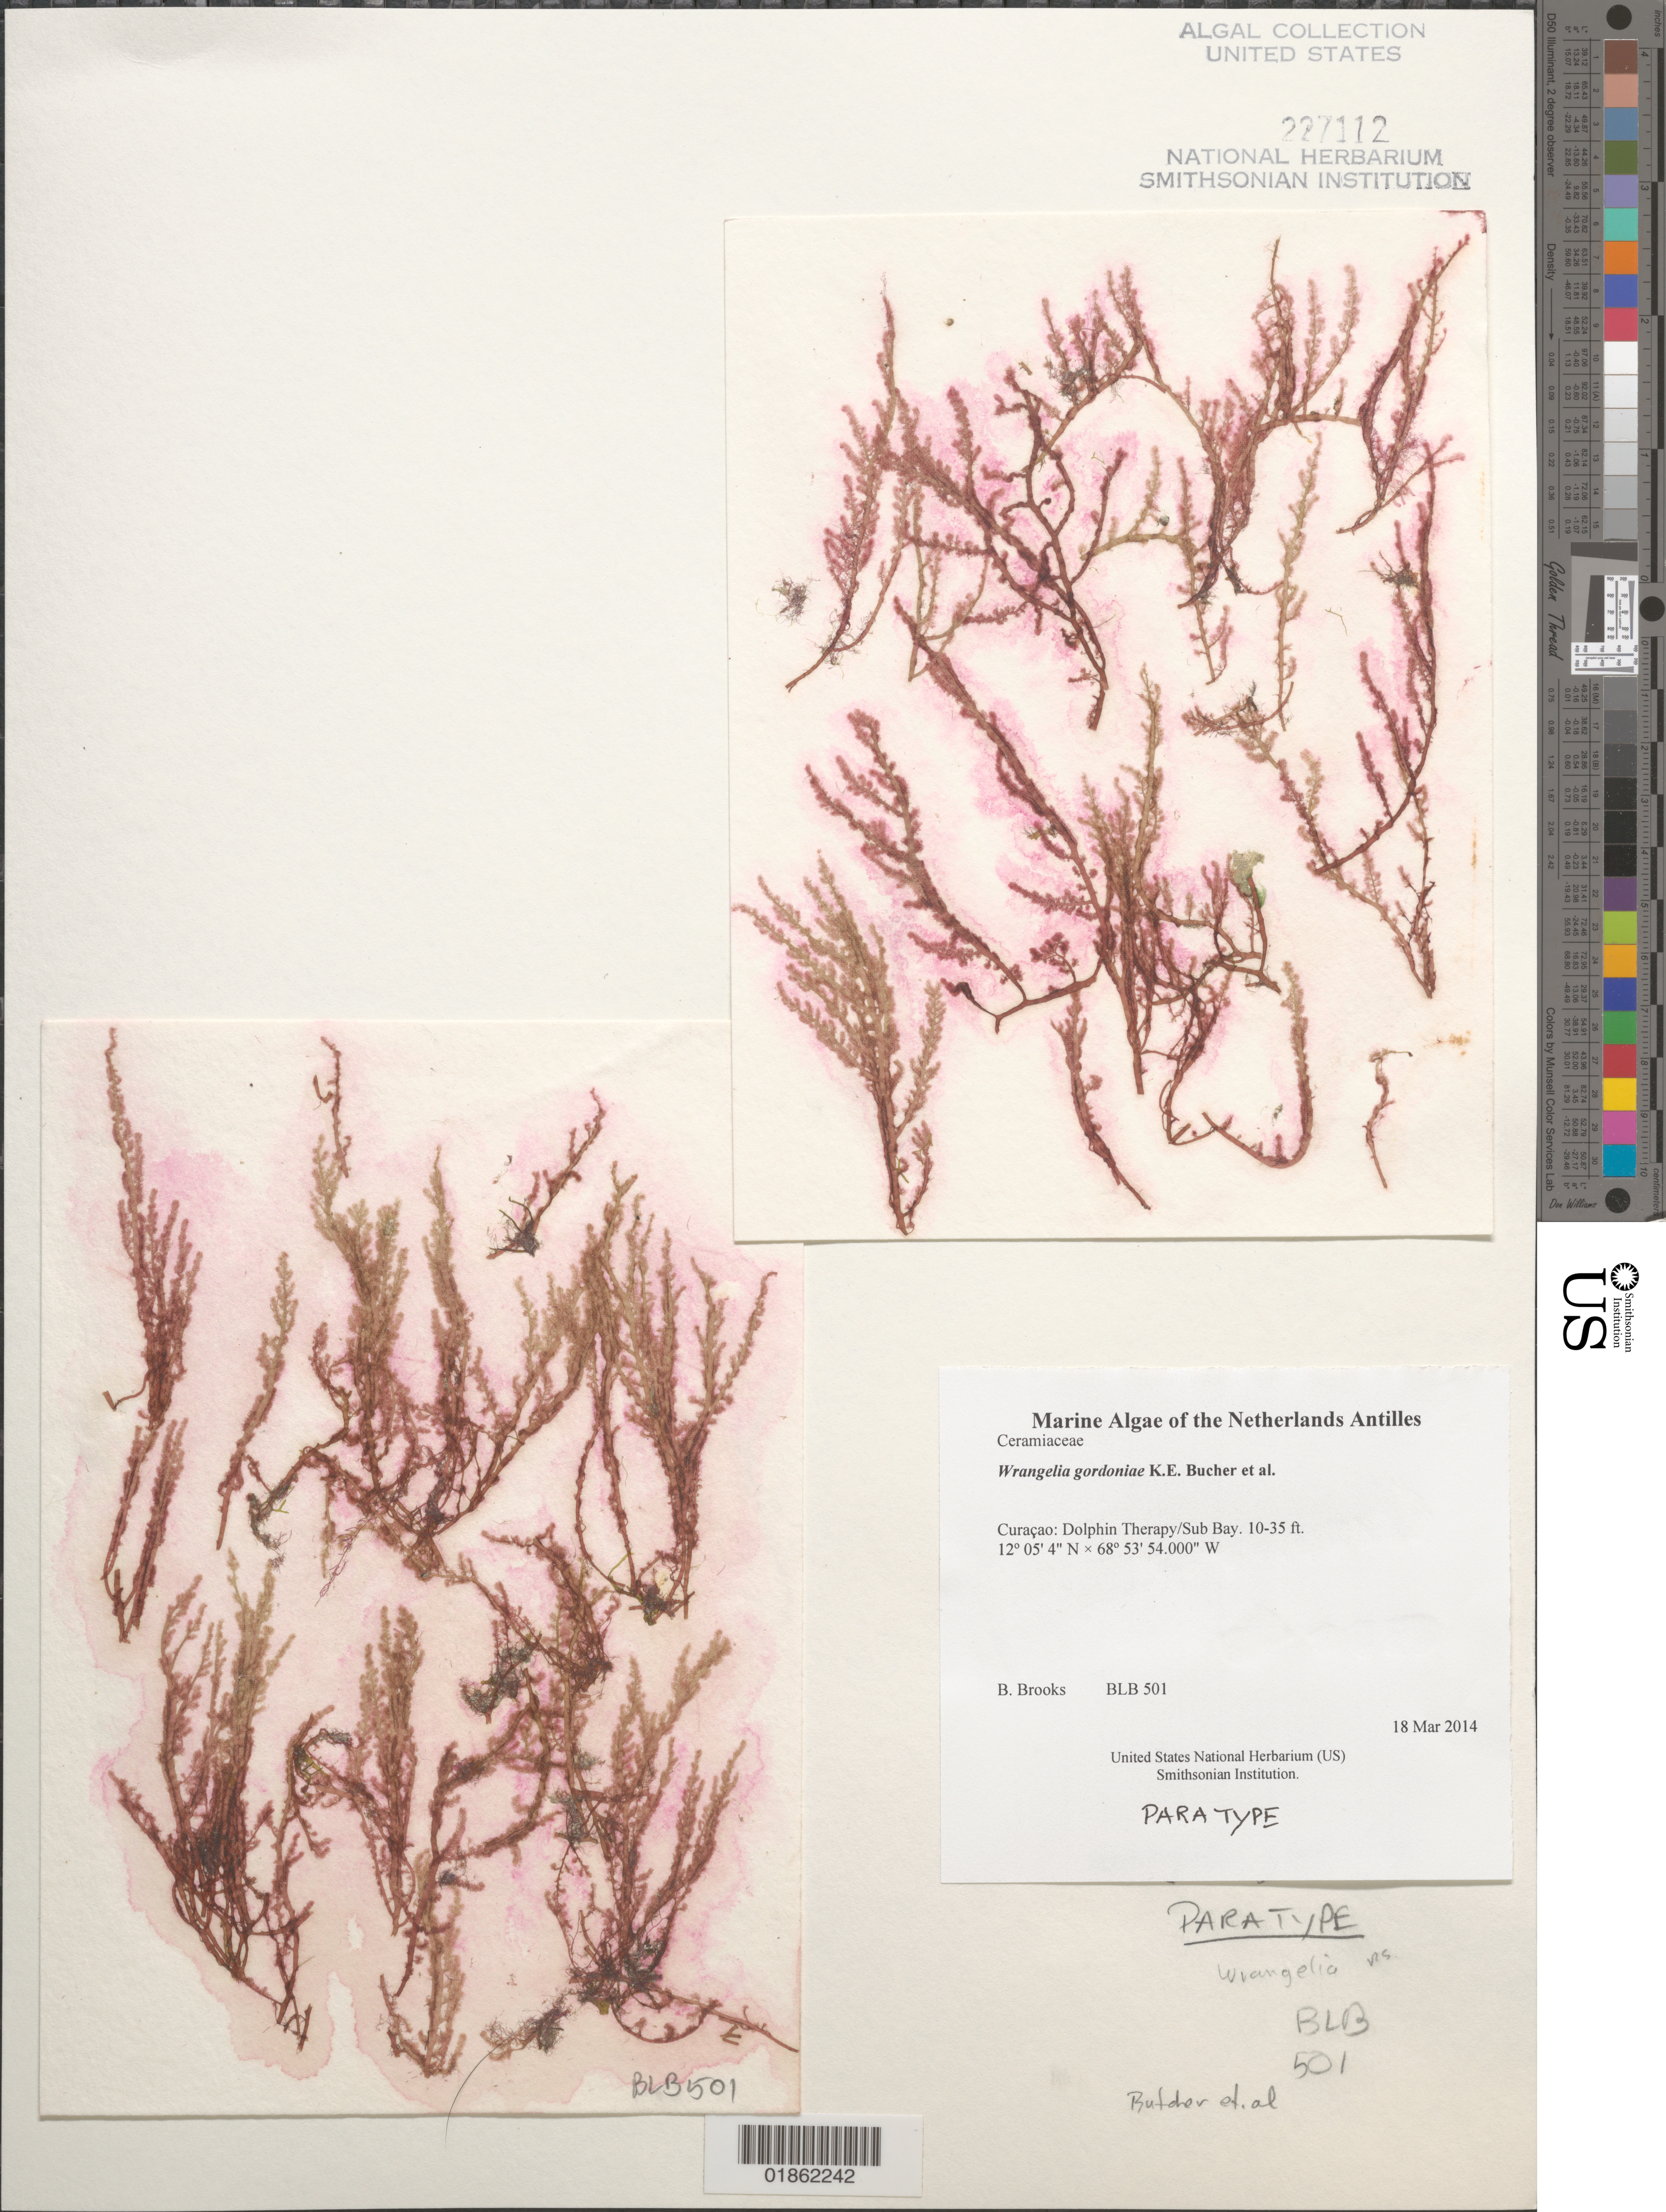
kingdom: Plantae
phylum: Rhodophyta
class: Florideophyceae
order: Ceramiales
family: Wrangeliaceae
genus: Wrangelia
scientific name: Wrangelia gordoniae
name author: K.E. Bucher et al.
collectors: B. Brooks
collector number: BLB 501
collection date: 2014-03-18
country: Curaçao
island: Curaçao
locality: Dolphin Therapy/Sub Bay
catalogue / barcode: US 227112